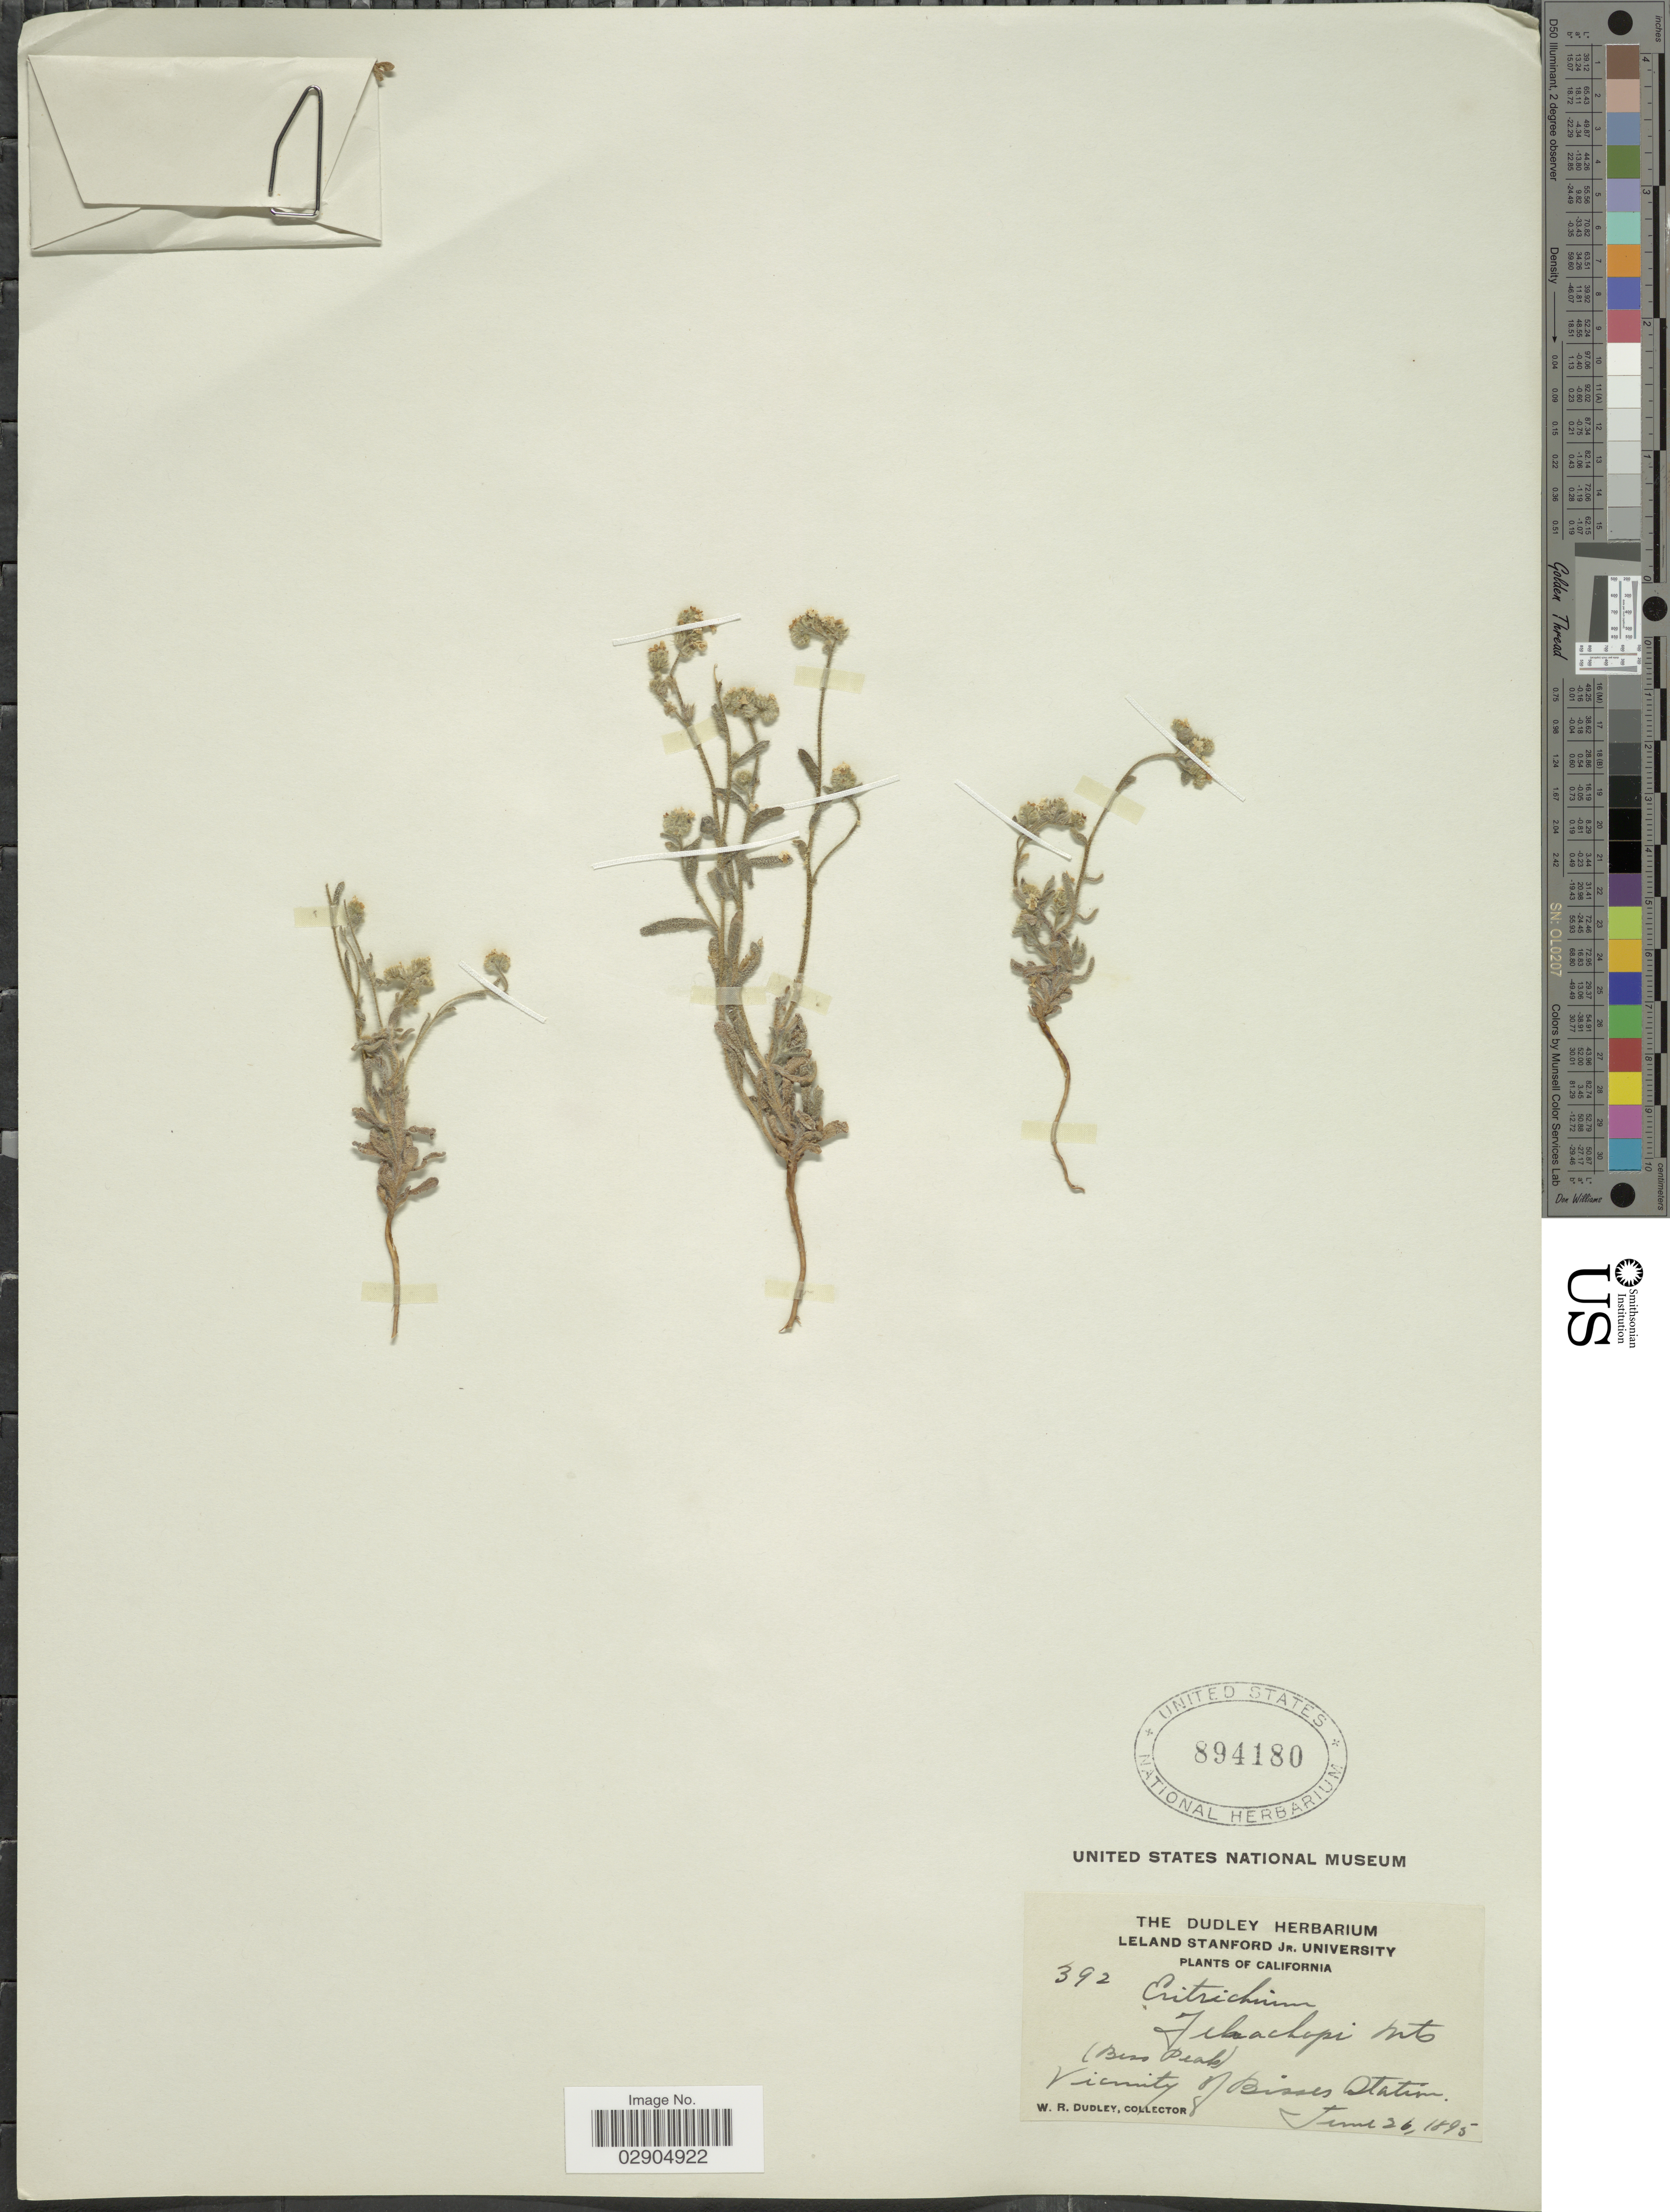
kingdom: Plantae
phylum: Tracheophyta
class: Magnoliopsida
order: Boraginales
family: Boraginaceae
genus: Eritrichium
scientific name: Eritrichium sp.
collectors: W. Dudley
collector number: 392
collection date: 1895-06-26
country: United States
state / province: California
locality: Ichachapi Mts. (Biss Peak), Vicinity of Bisses Station.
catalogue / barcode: US 894180